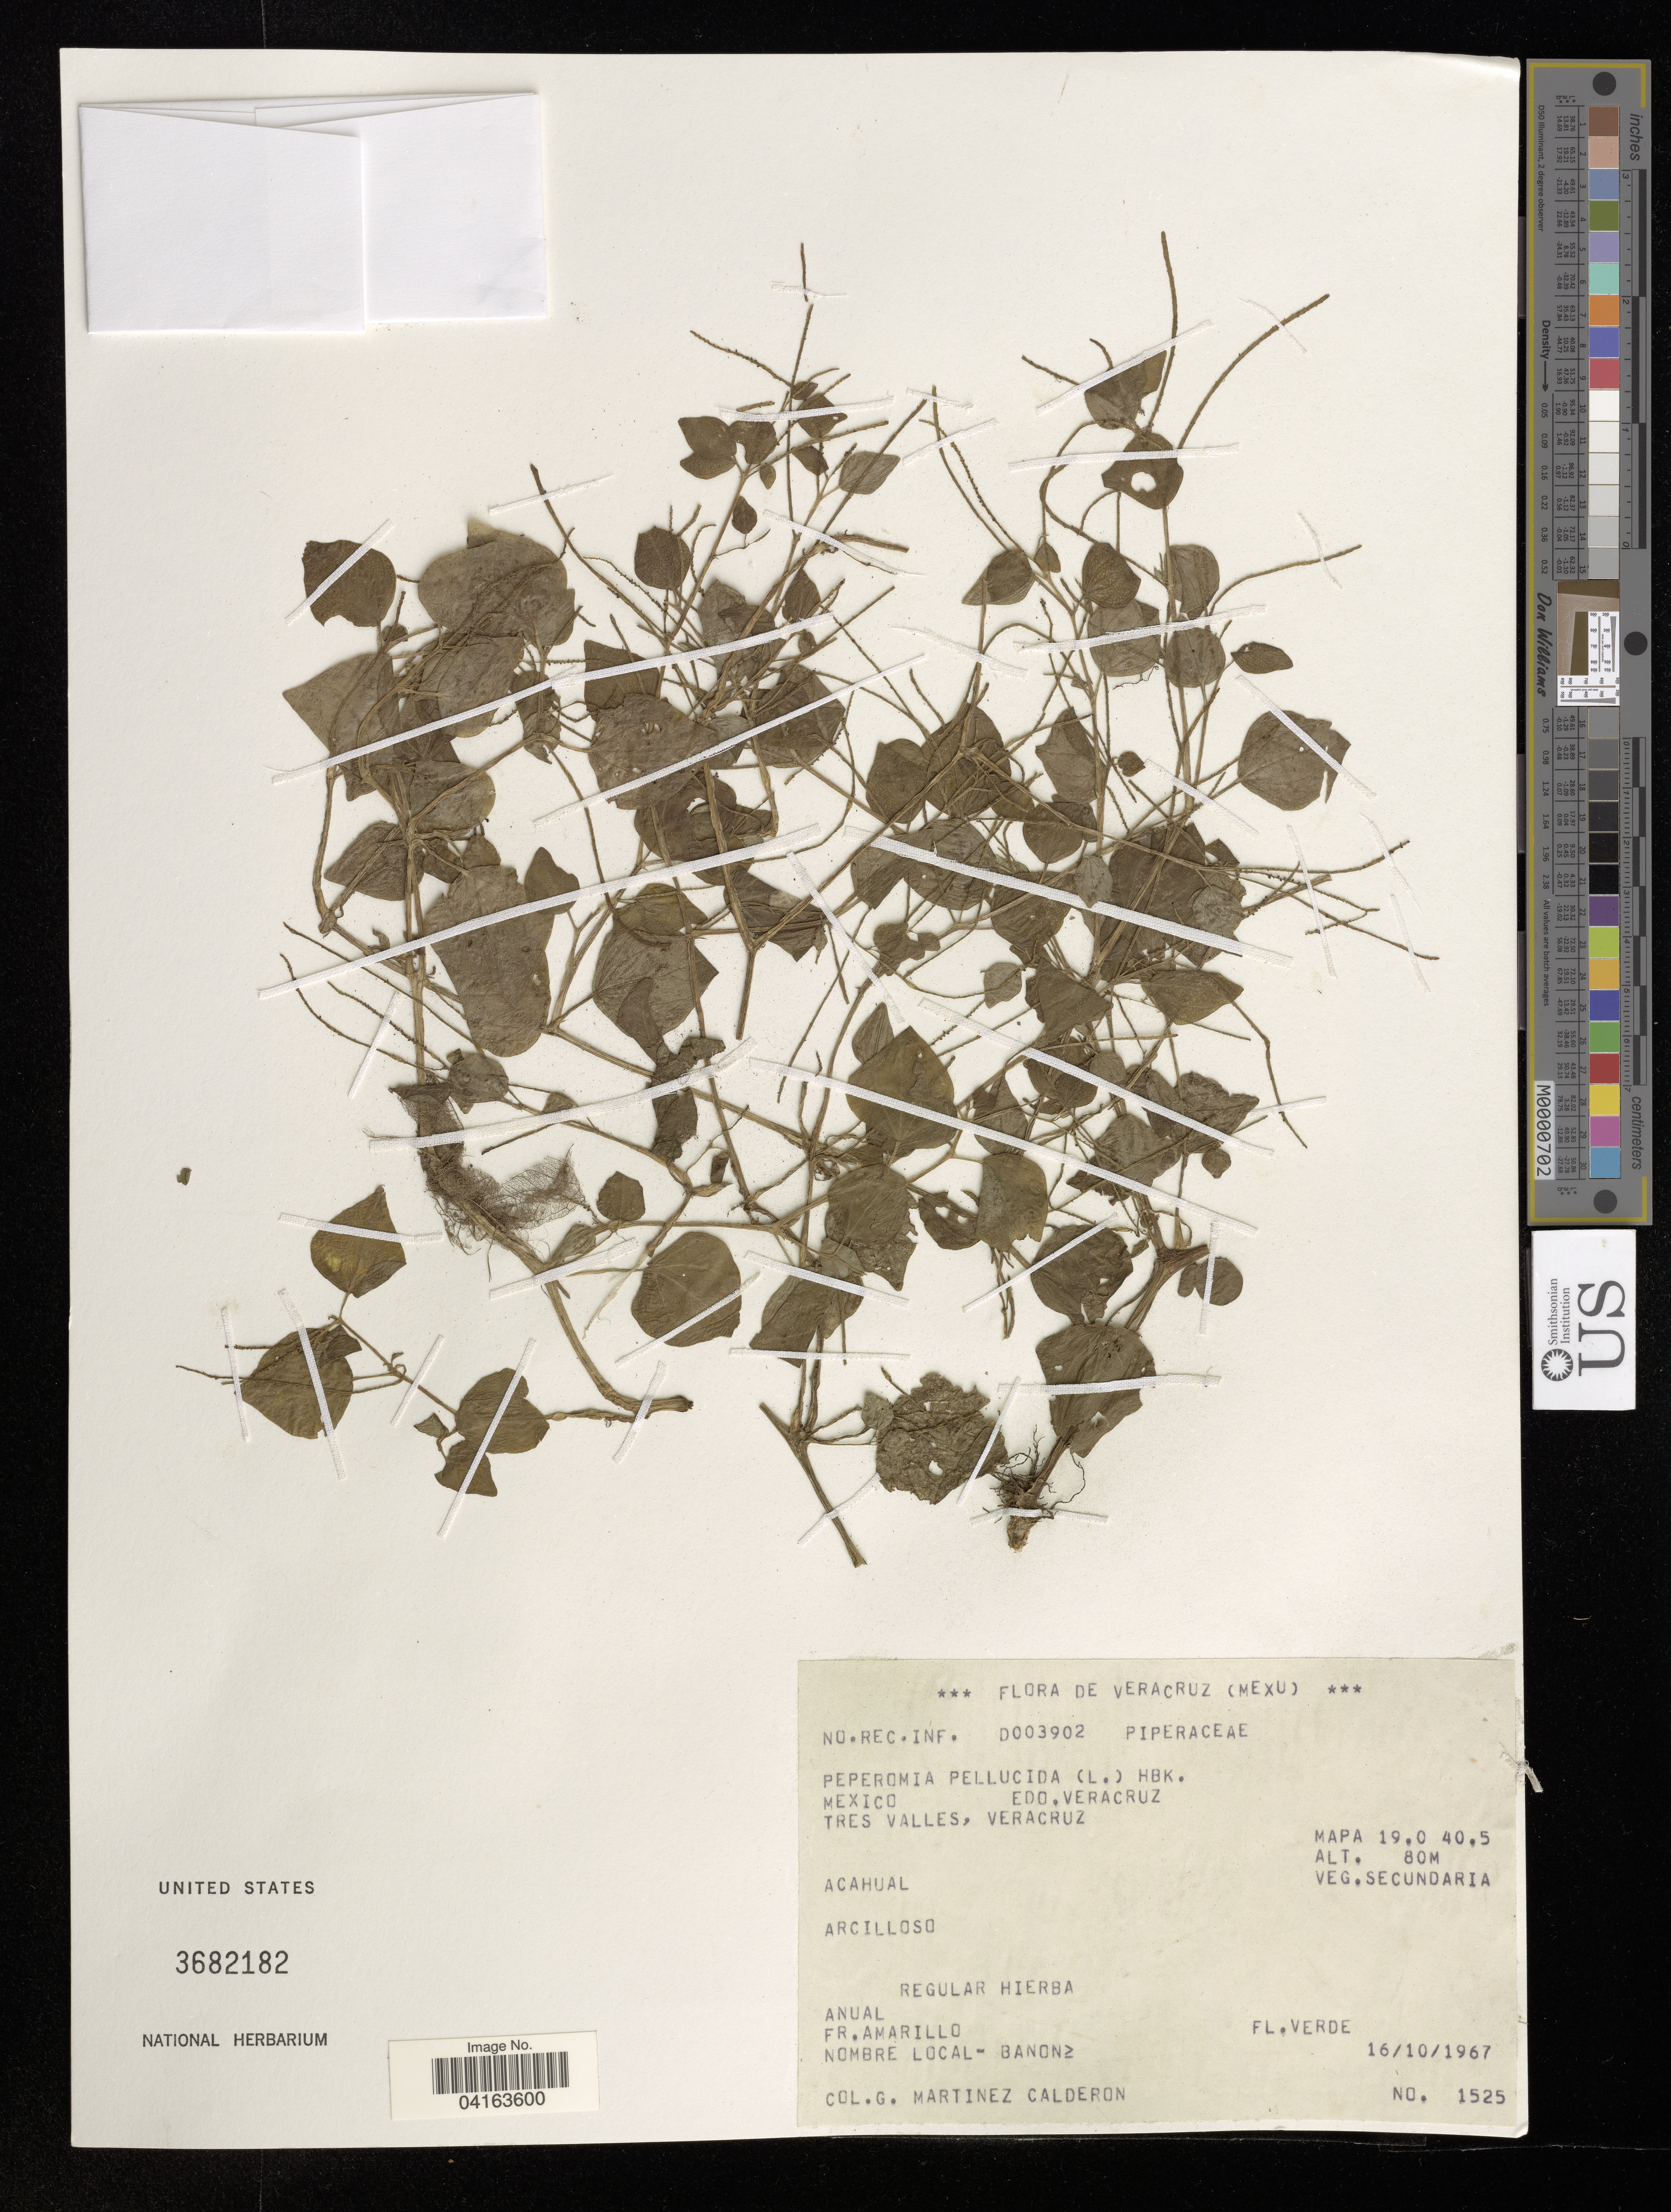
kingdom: Plantae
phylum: Tracheophyta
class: Magnoliopsida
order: Piperales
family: Piperaceae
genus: Peperomia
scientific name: Peperomia pellucida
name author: (L.) Kunth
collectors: G. Martínez Calderón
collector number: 1525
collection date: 1967-10-16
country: Mexico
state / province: Veracruz Llave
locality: Tres Valles, Veracruz.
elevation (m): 80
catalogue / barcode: US 3682182